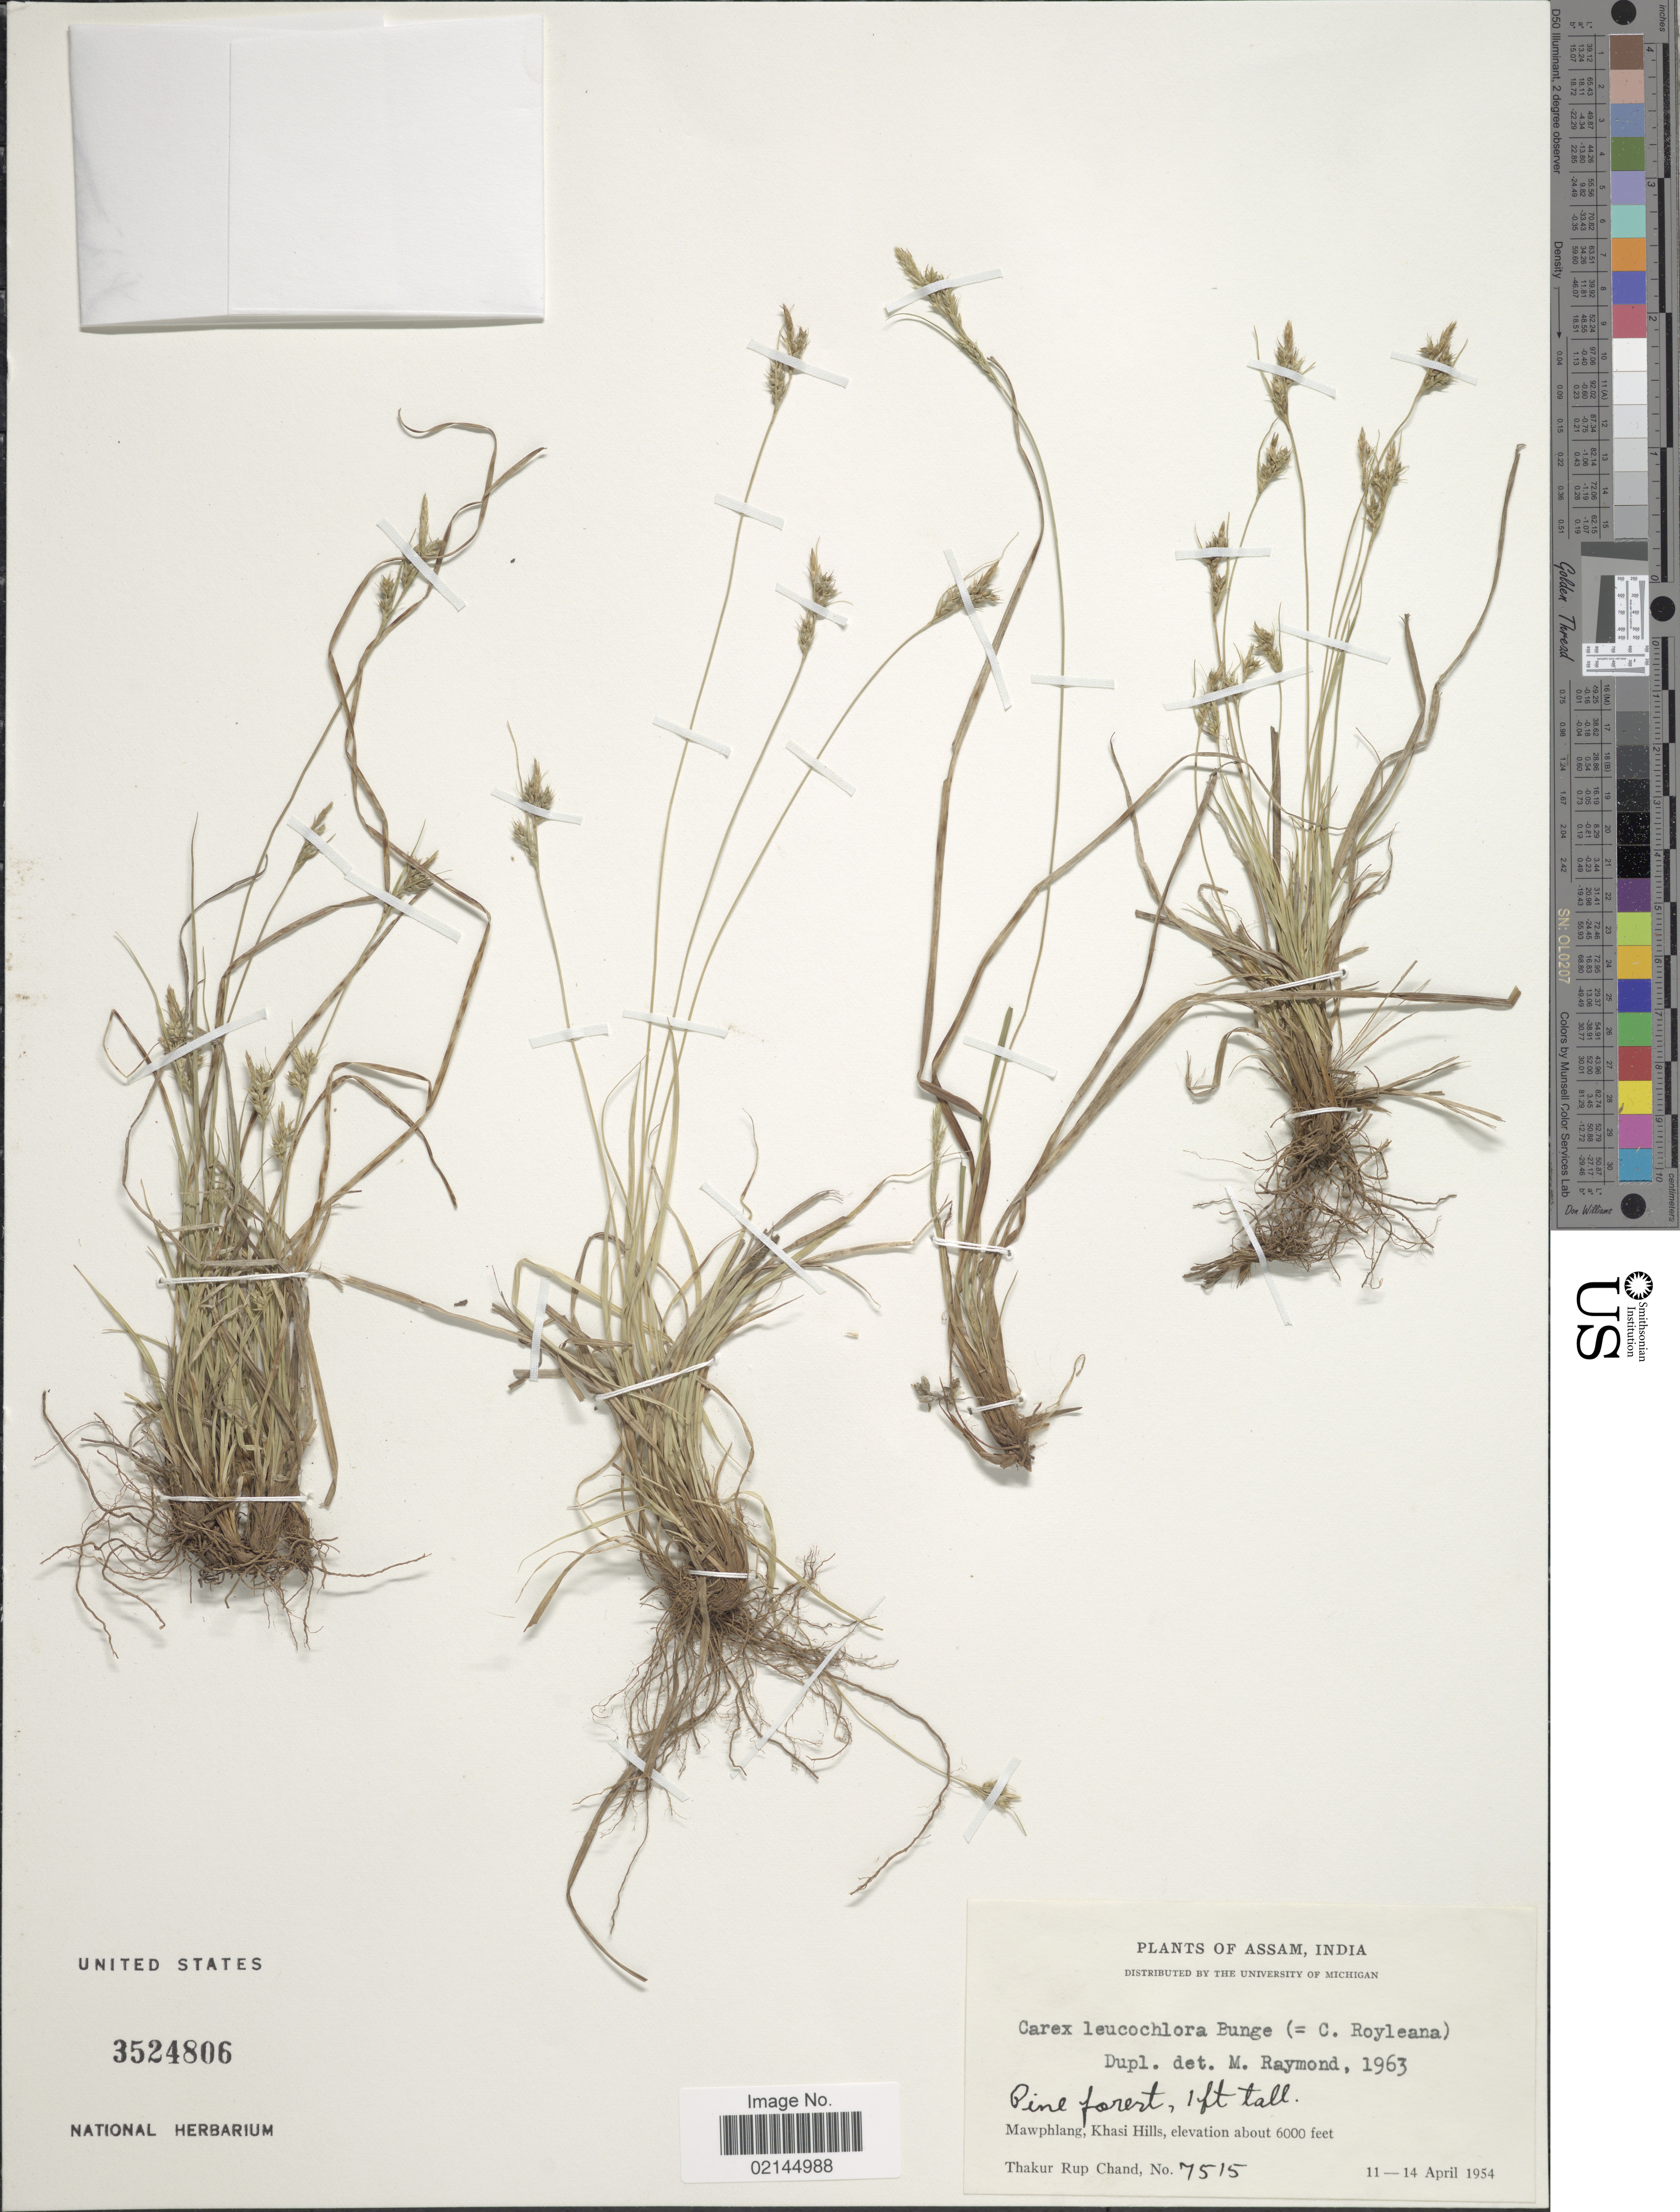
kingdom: Plantae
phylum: Tracheophyta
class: Liliopsida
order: Poales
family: Cyperaceae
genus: Carex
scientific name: Carex breviculmis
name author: R. Br.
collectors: T. R. Chand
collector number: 7515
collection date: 1954-04-11/1954-04-14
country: India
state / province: Meghalaya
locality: Pine forest, Mawphlang, Khasi Hills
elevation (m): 1829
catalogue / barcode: US 3524806